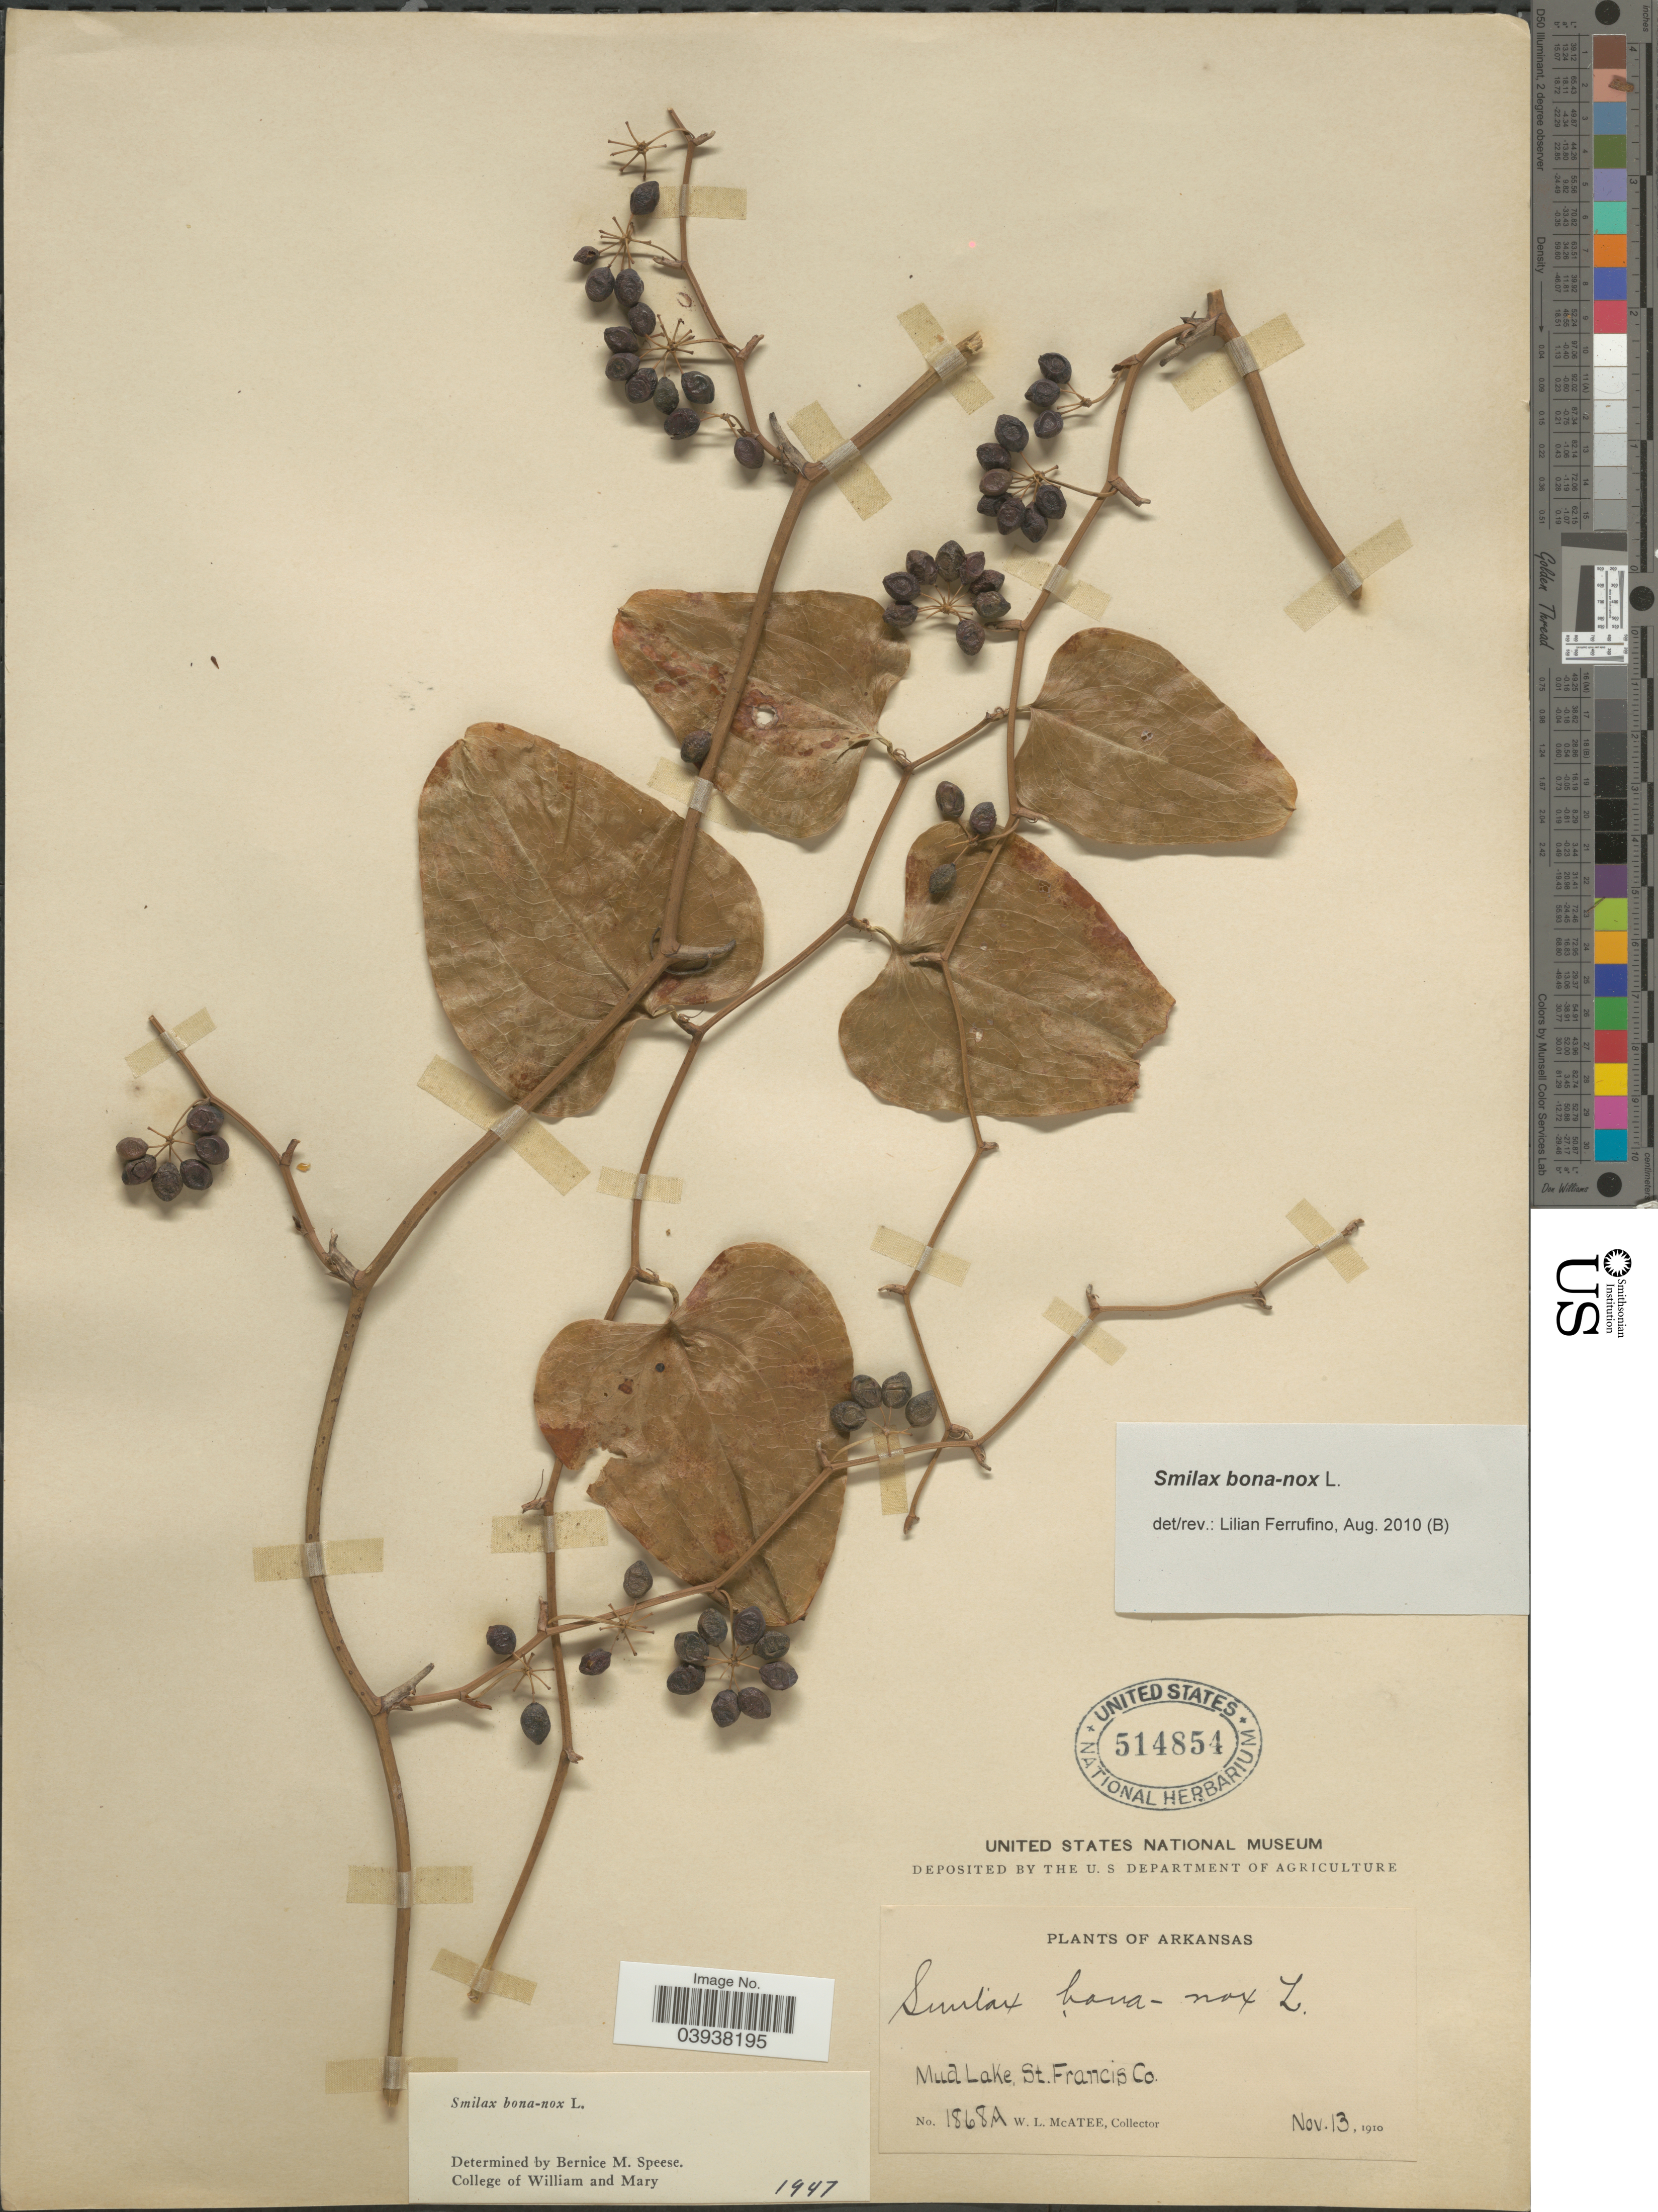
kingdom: Plantae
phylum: Tracheophyta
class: Liliopsida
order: Liliales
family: Smilacaceae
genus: Smilax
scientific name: Smilax bona-nox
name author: L.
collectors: W. McAtee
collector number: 1868A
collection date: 1910-11-13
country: United States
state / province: Arkansas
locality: Mud Lake, St. Francis Co.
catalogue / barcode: US 514854